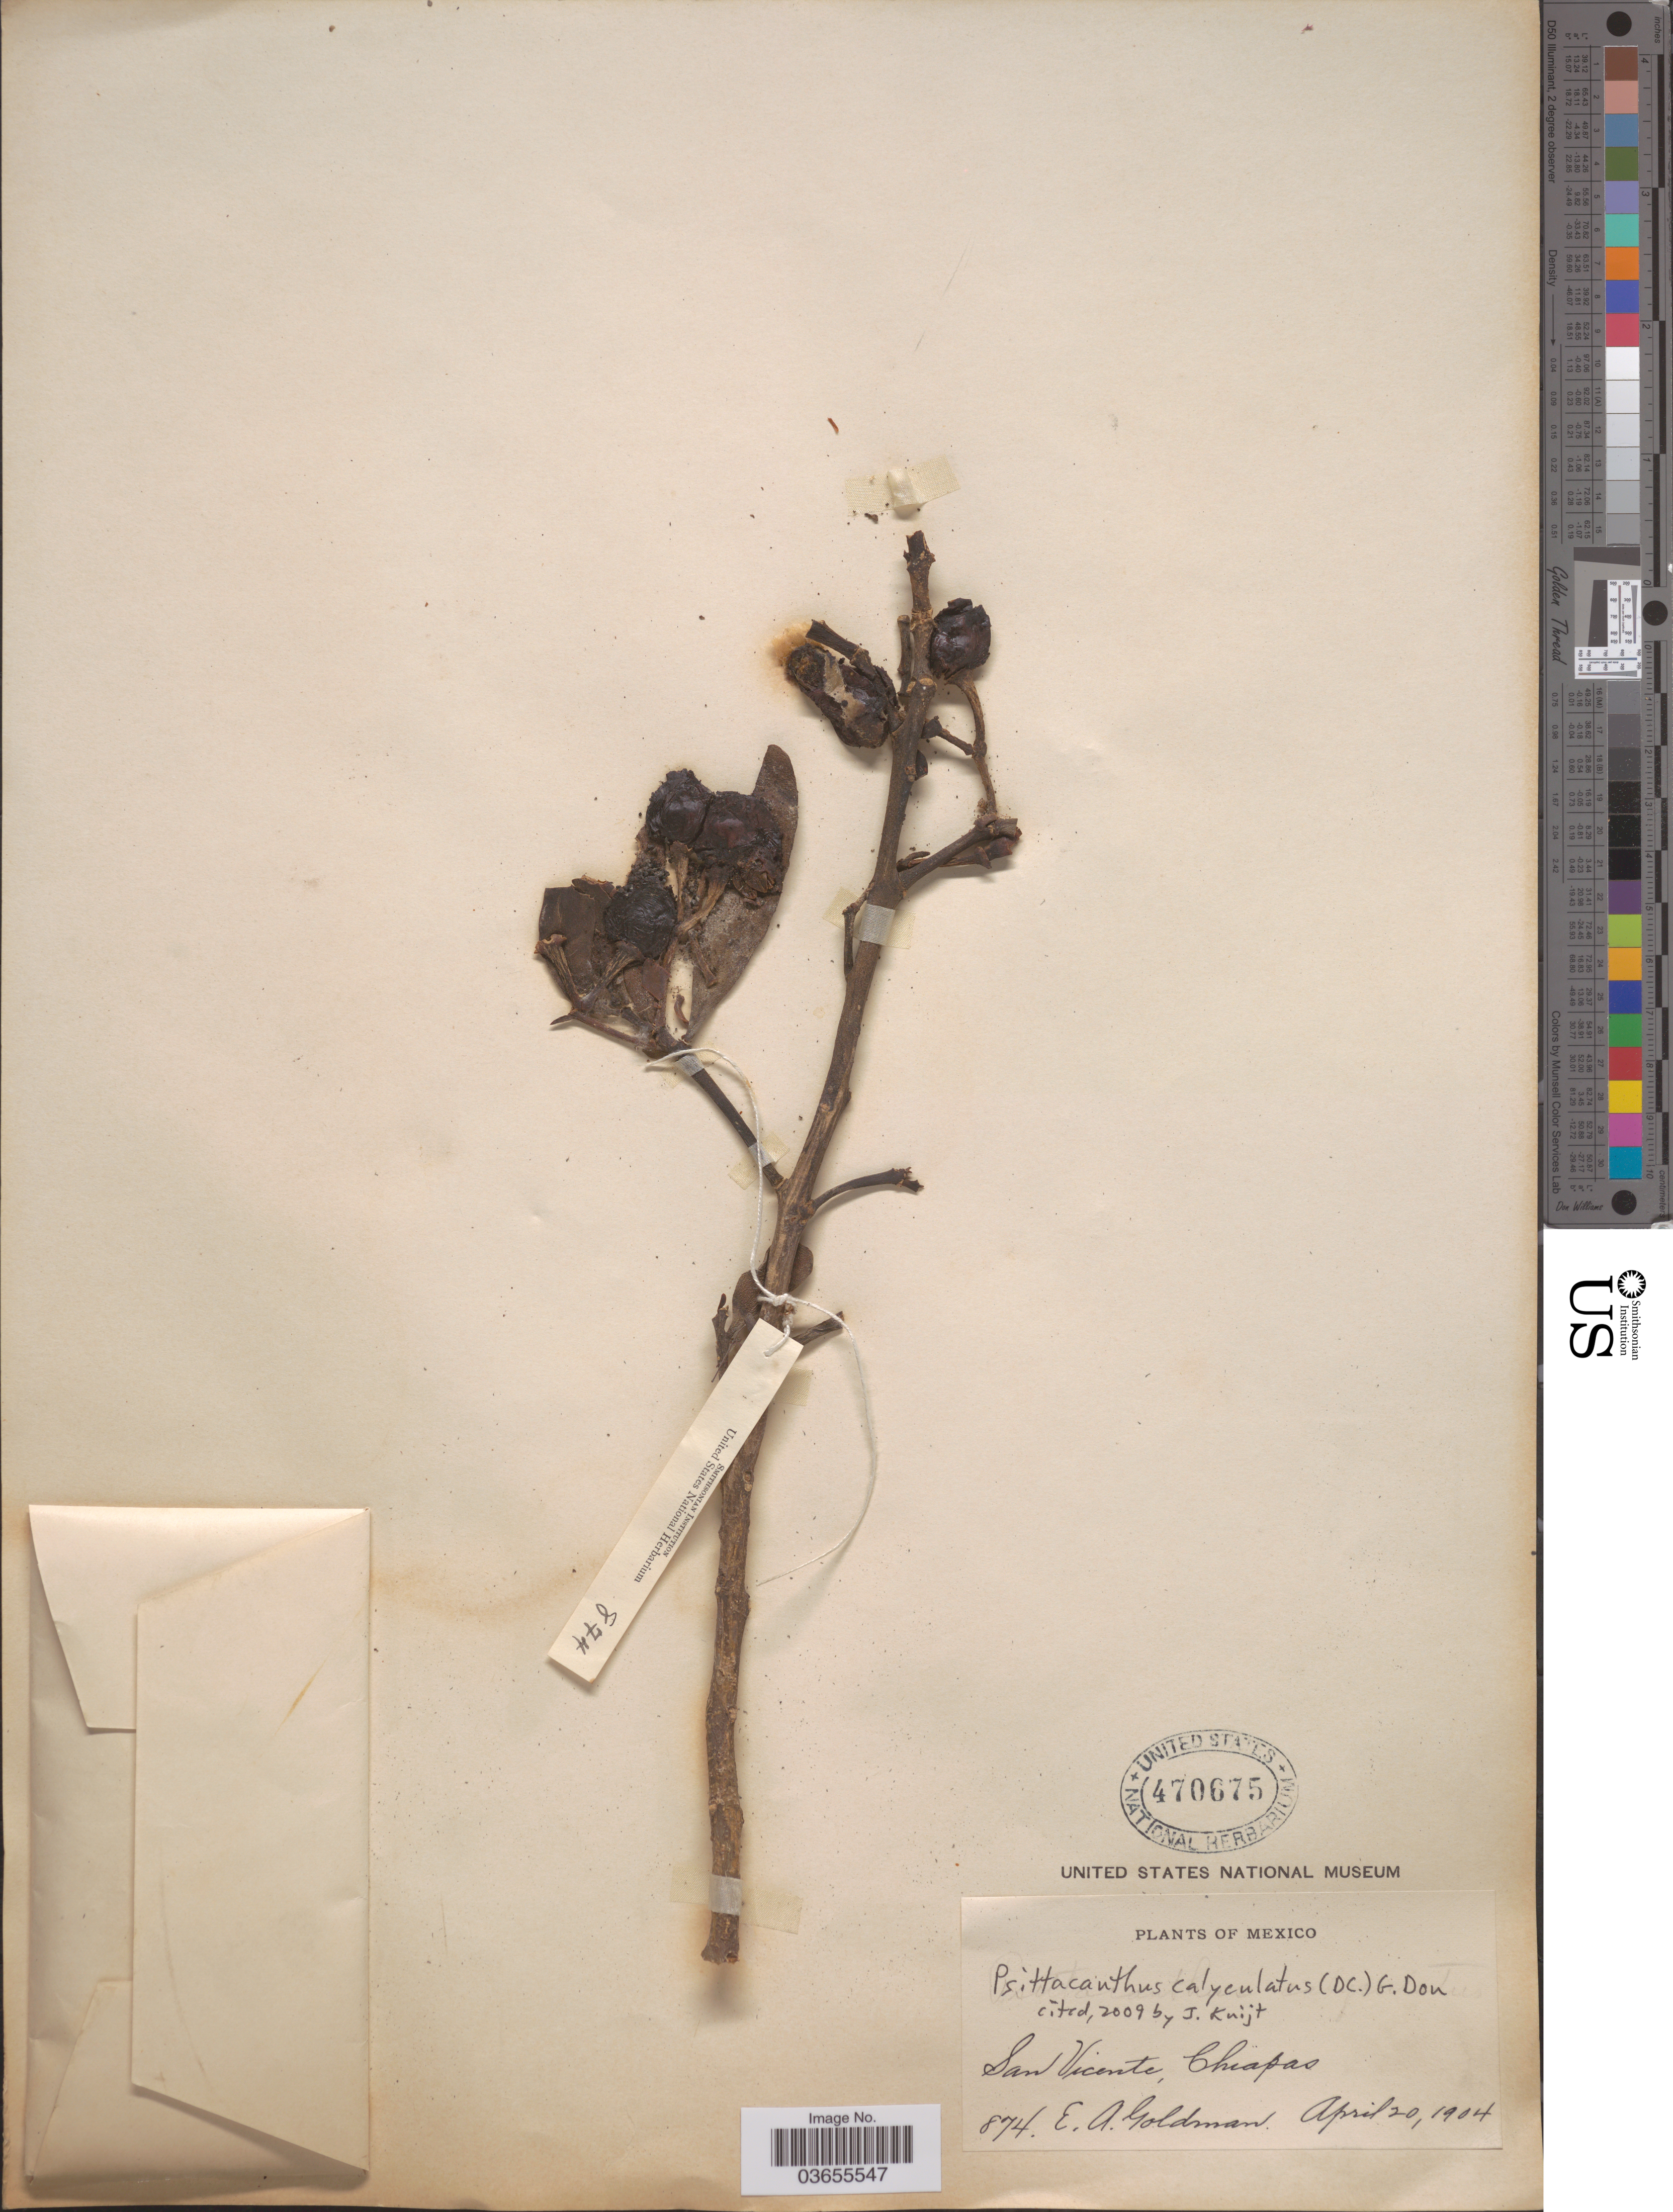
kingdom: Plantae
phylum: Tracheophyta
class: Magnoliopsida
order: Santalales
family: Loranthaceae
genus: Psittacanthus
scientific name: Psittacanthus calyculatus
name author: (DC.) G. Don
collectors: E. A. Goldman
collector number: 874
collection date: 1904-04-20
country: Mexico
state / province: Chiapas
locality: San Vicente.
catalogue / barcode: US 470675